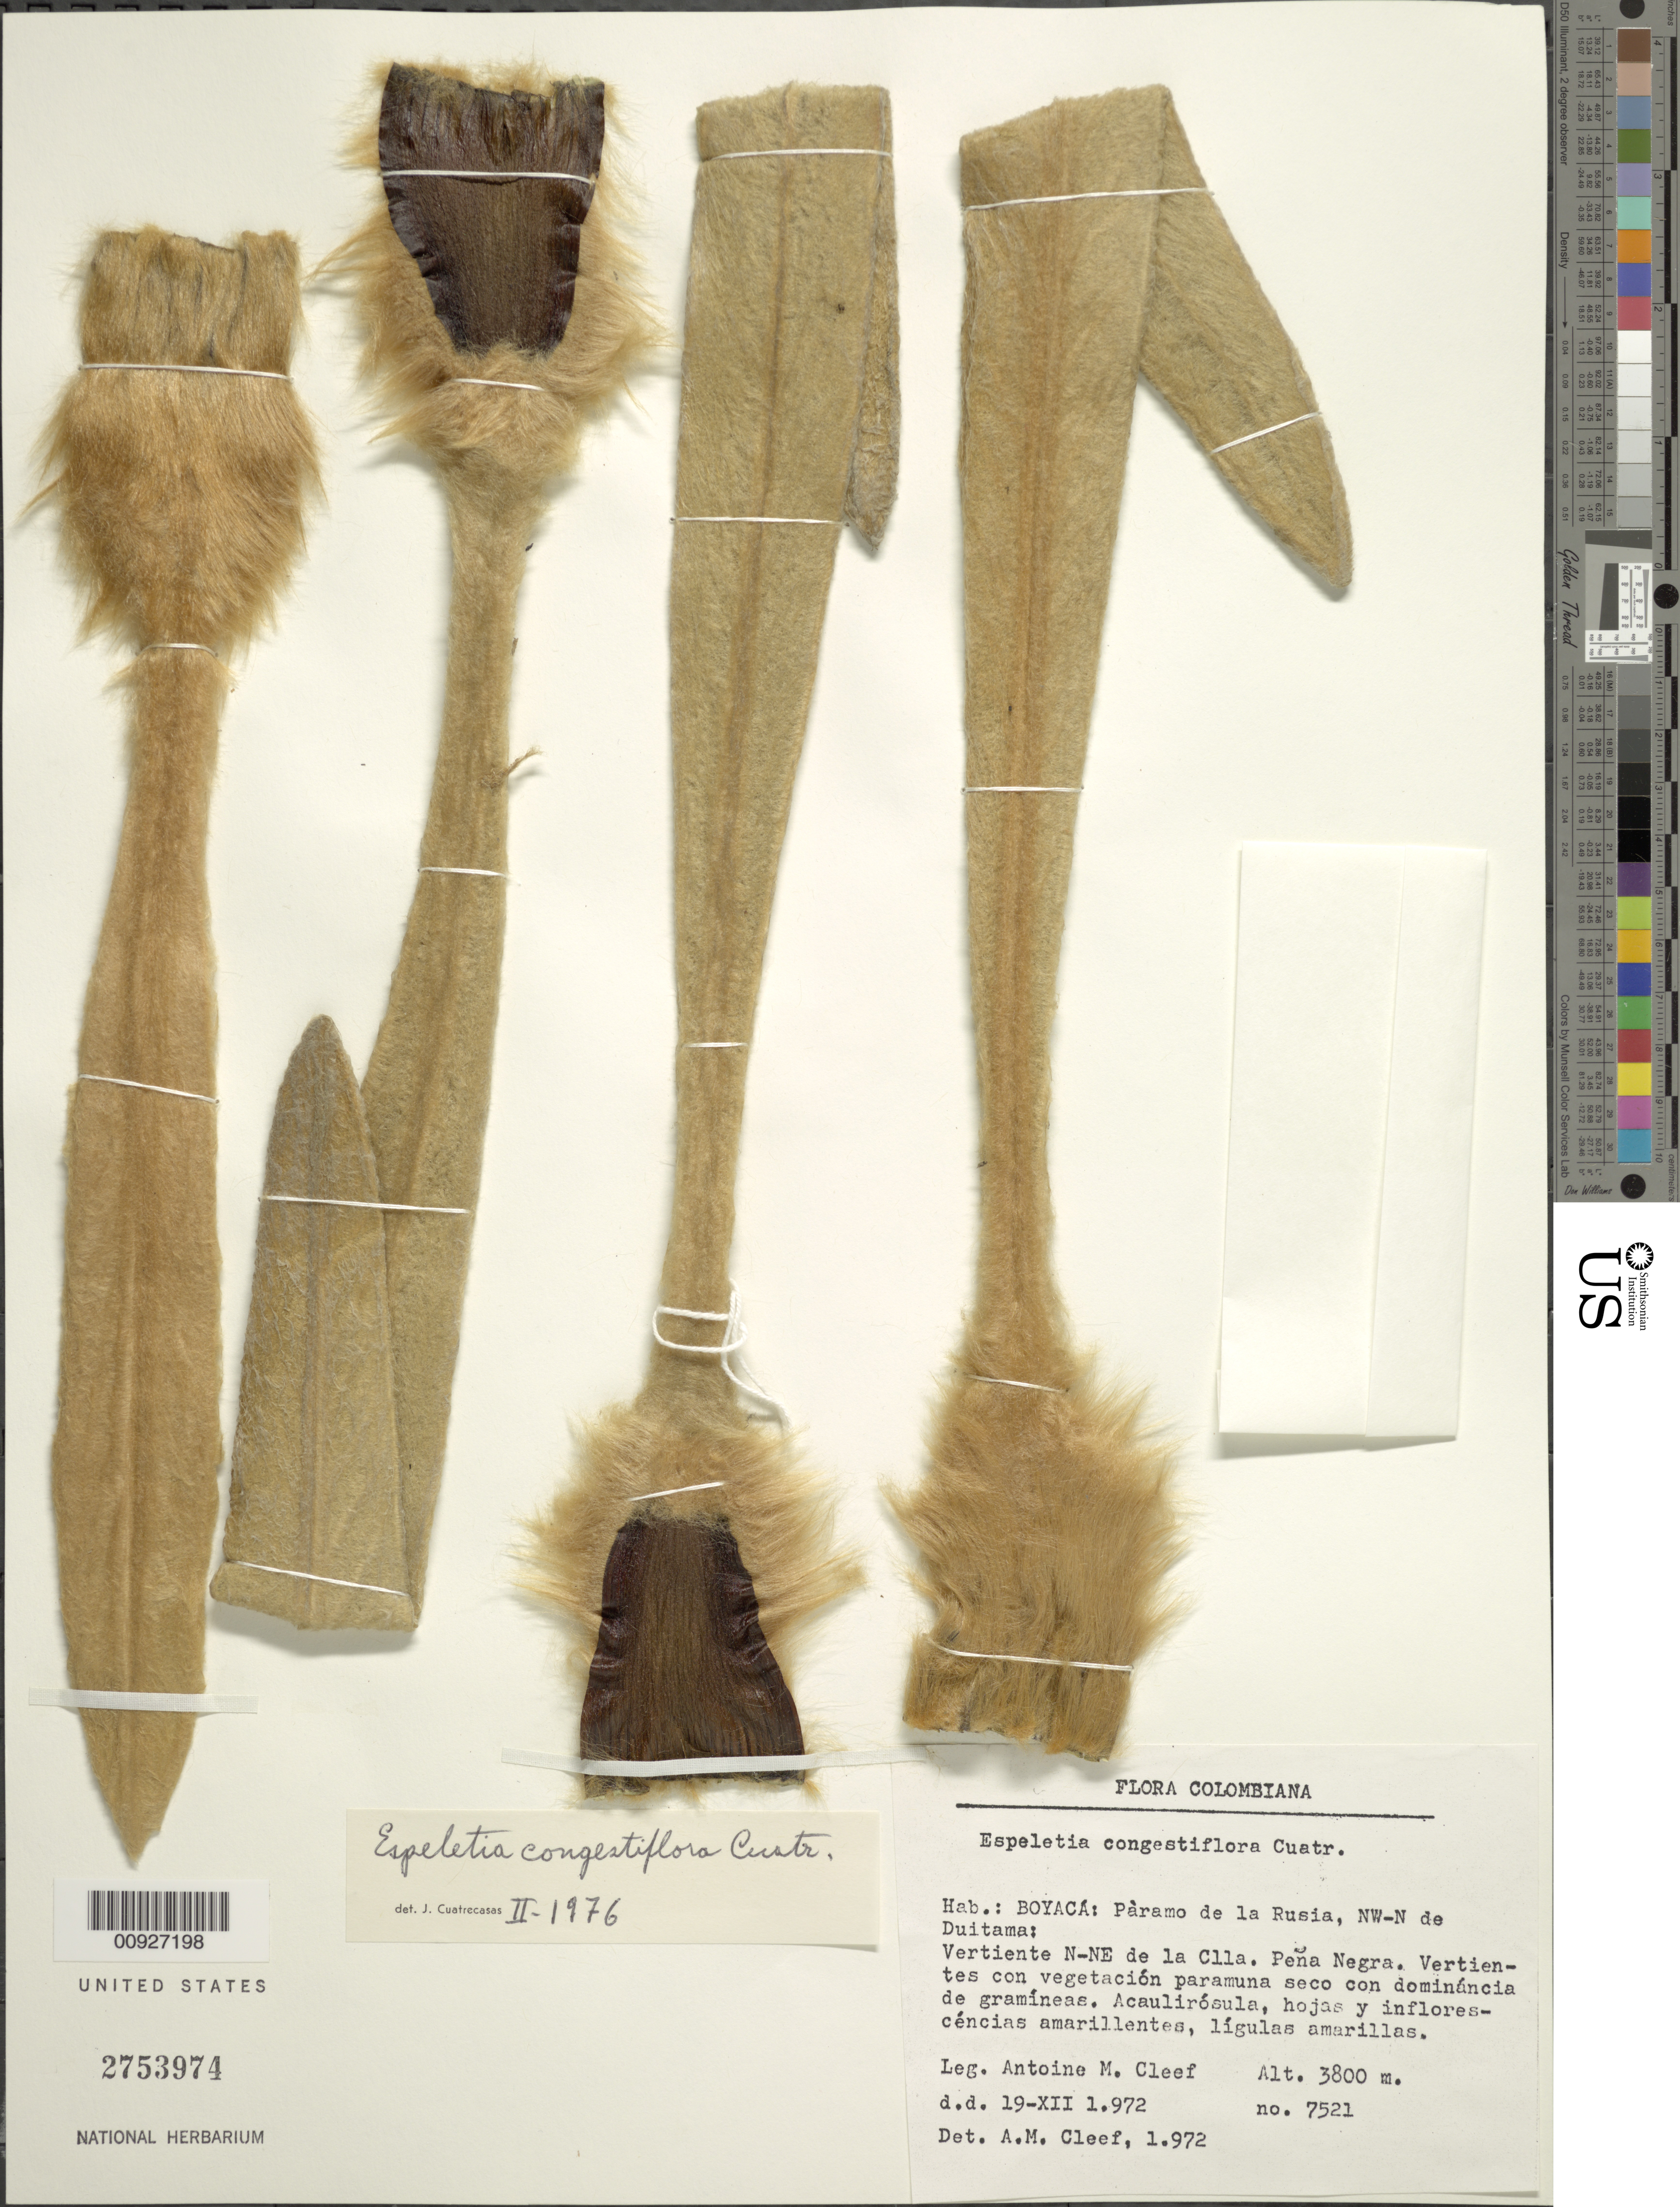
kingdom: Plantae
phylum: Tracheophyta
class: Magnoliopsida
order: Asterales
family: Asteraceae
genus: Espeletia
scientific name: Espeletia congestiflora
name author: Cuatrec.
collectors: A. M. Cleef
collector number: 7521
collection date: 1972-12-19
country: Colombia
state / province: Boyacá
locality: P. de La Rusia. Páramo de La Rusia, NW-N de Duitama: Vertiente N-NE de la Clla. Peña Negra.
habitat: Vertientes con vegetación paramuna seco con dominancia de gramíneas.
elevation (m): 3800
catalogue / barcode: US 2753974